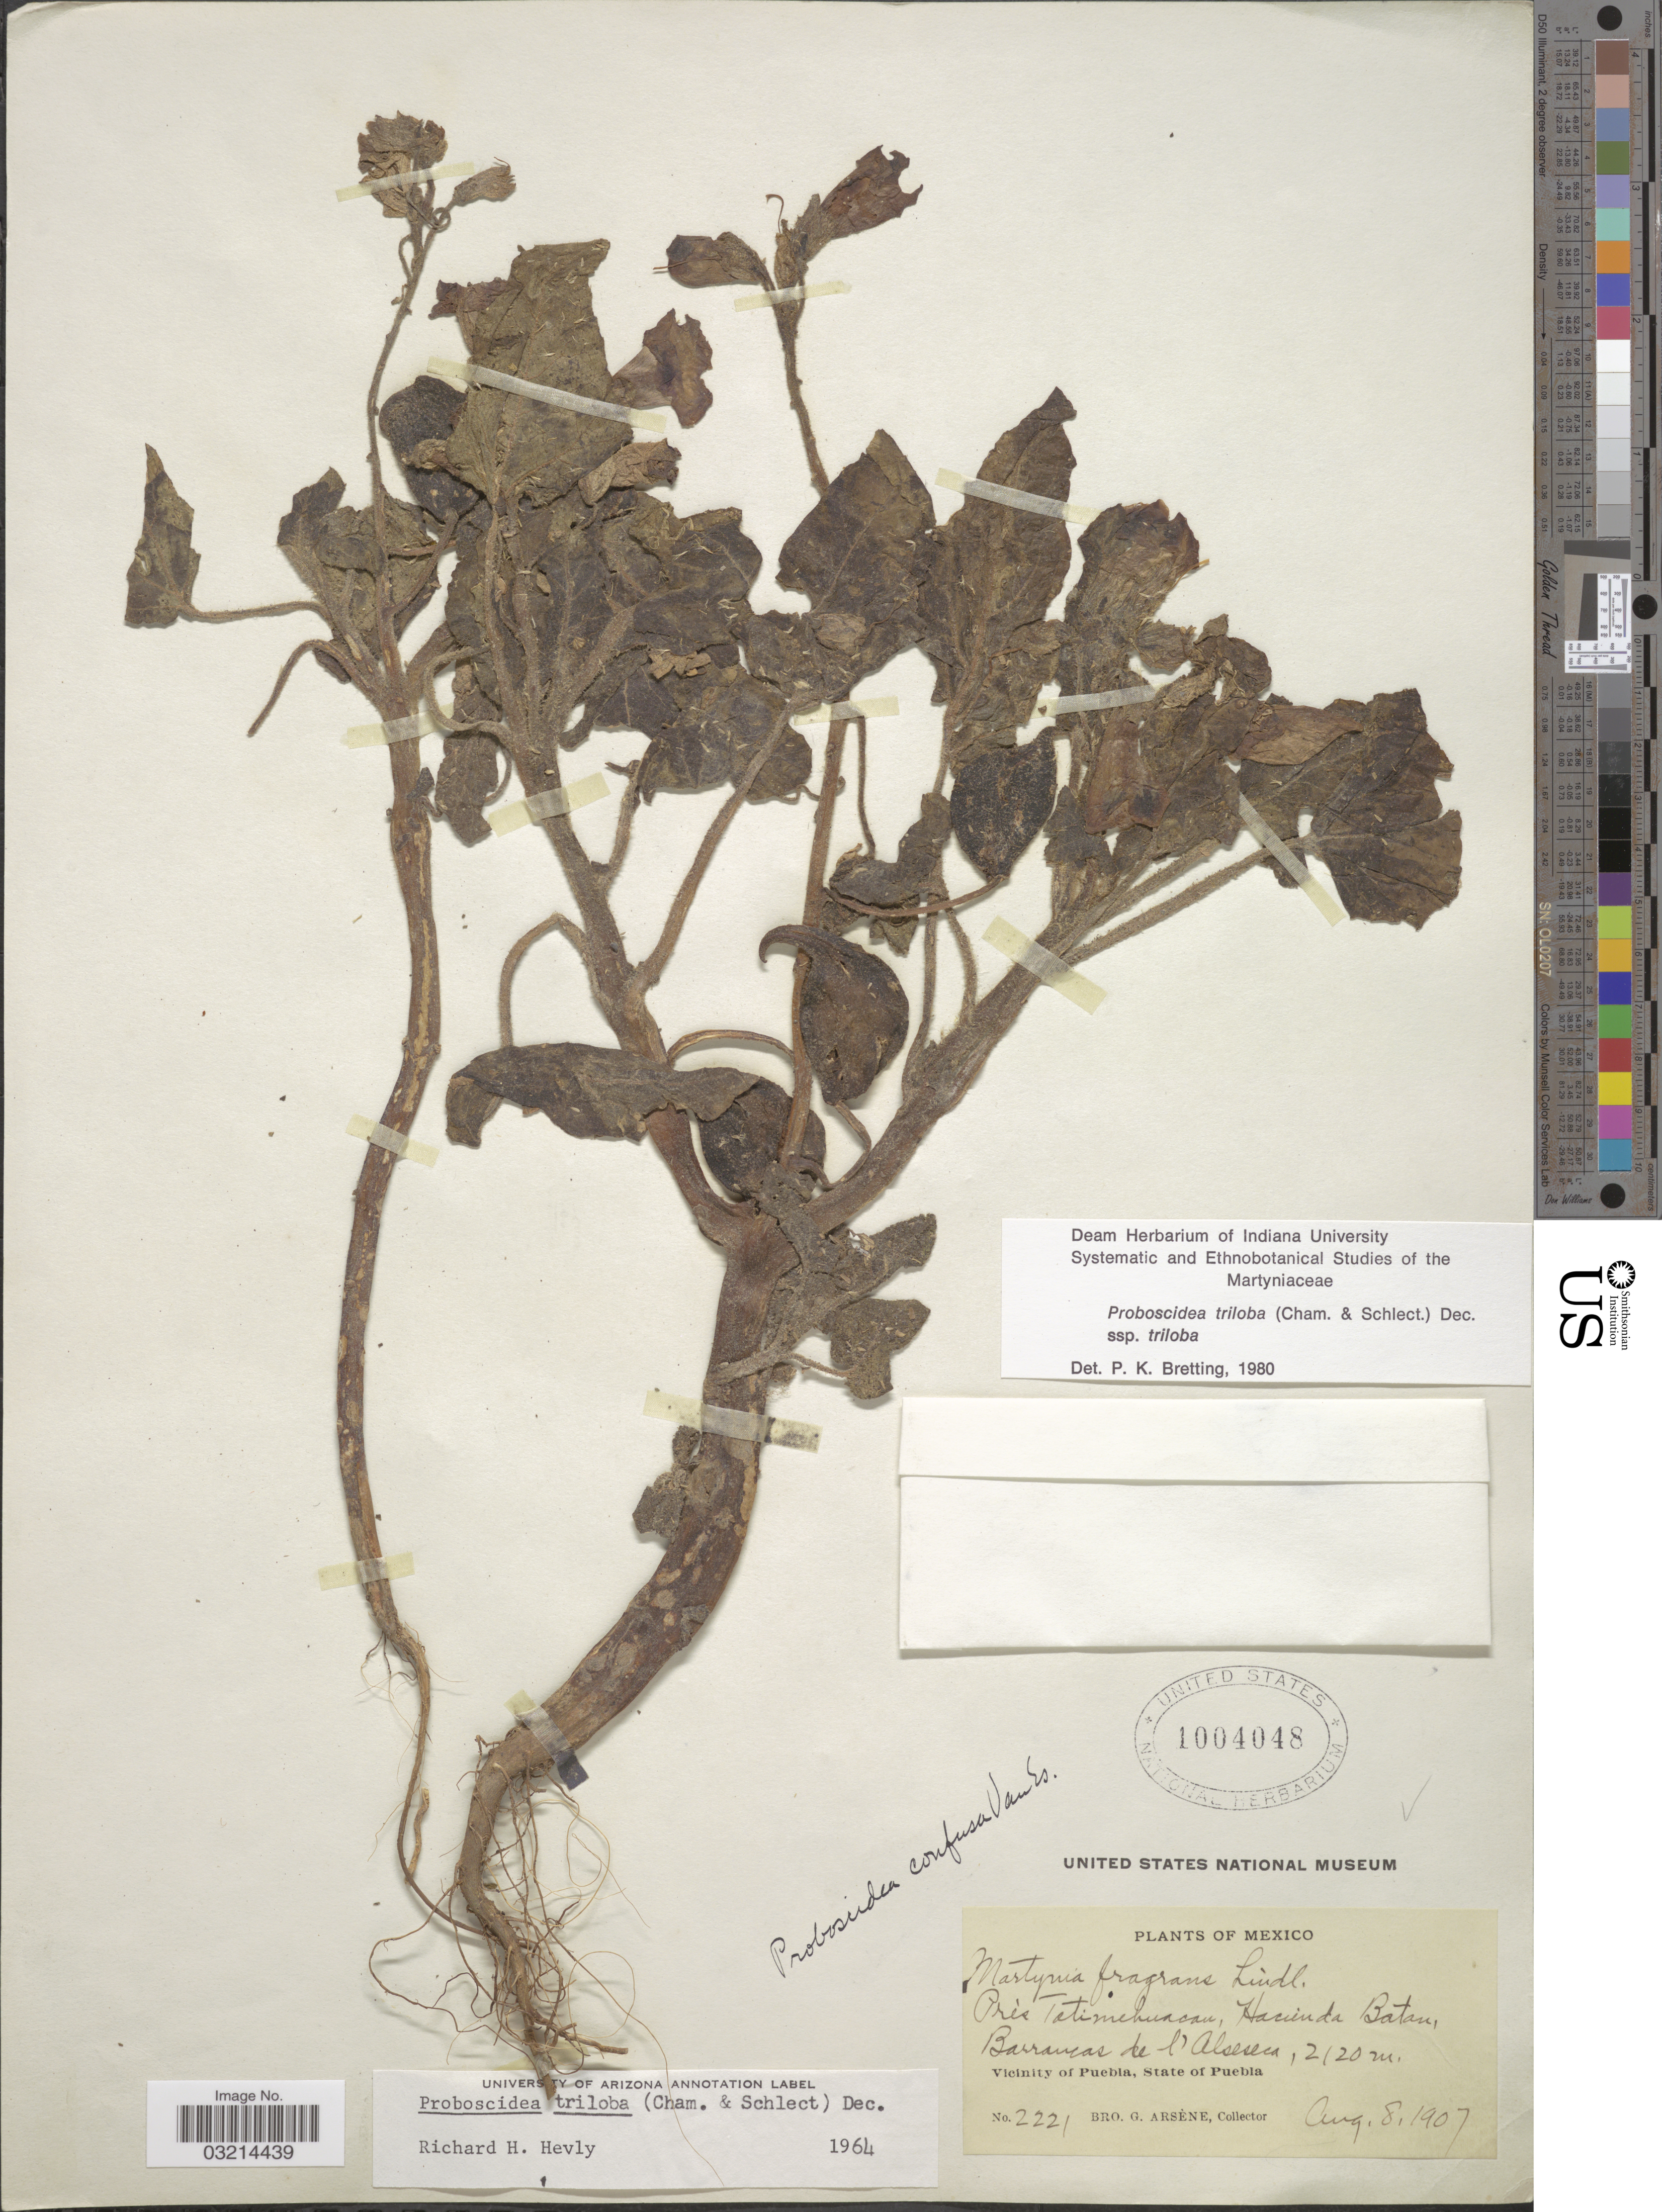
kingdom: Plantae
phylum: Tracheophyta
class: Magnoliopsida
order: Lamiales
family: Martyniaceae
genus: Proboscidea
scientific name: Proboscidea triloba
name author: (Schltdl. & Cham.) Decne.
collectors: Bro. G. Arsène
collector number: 2221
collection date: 1907-08-08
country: Mexico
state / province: Puebla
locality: Près Totimehuacan, Hacienda Batan, Barrancas de l'Alseseca, Vicinity of Puebla.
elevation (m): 2120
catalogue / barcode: US 1004048